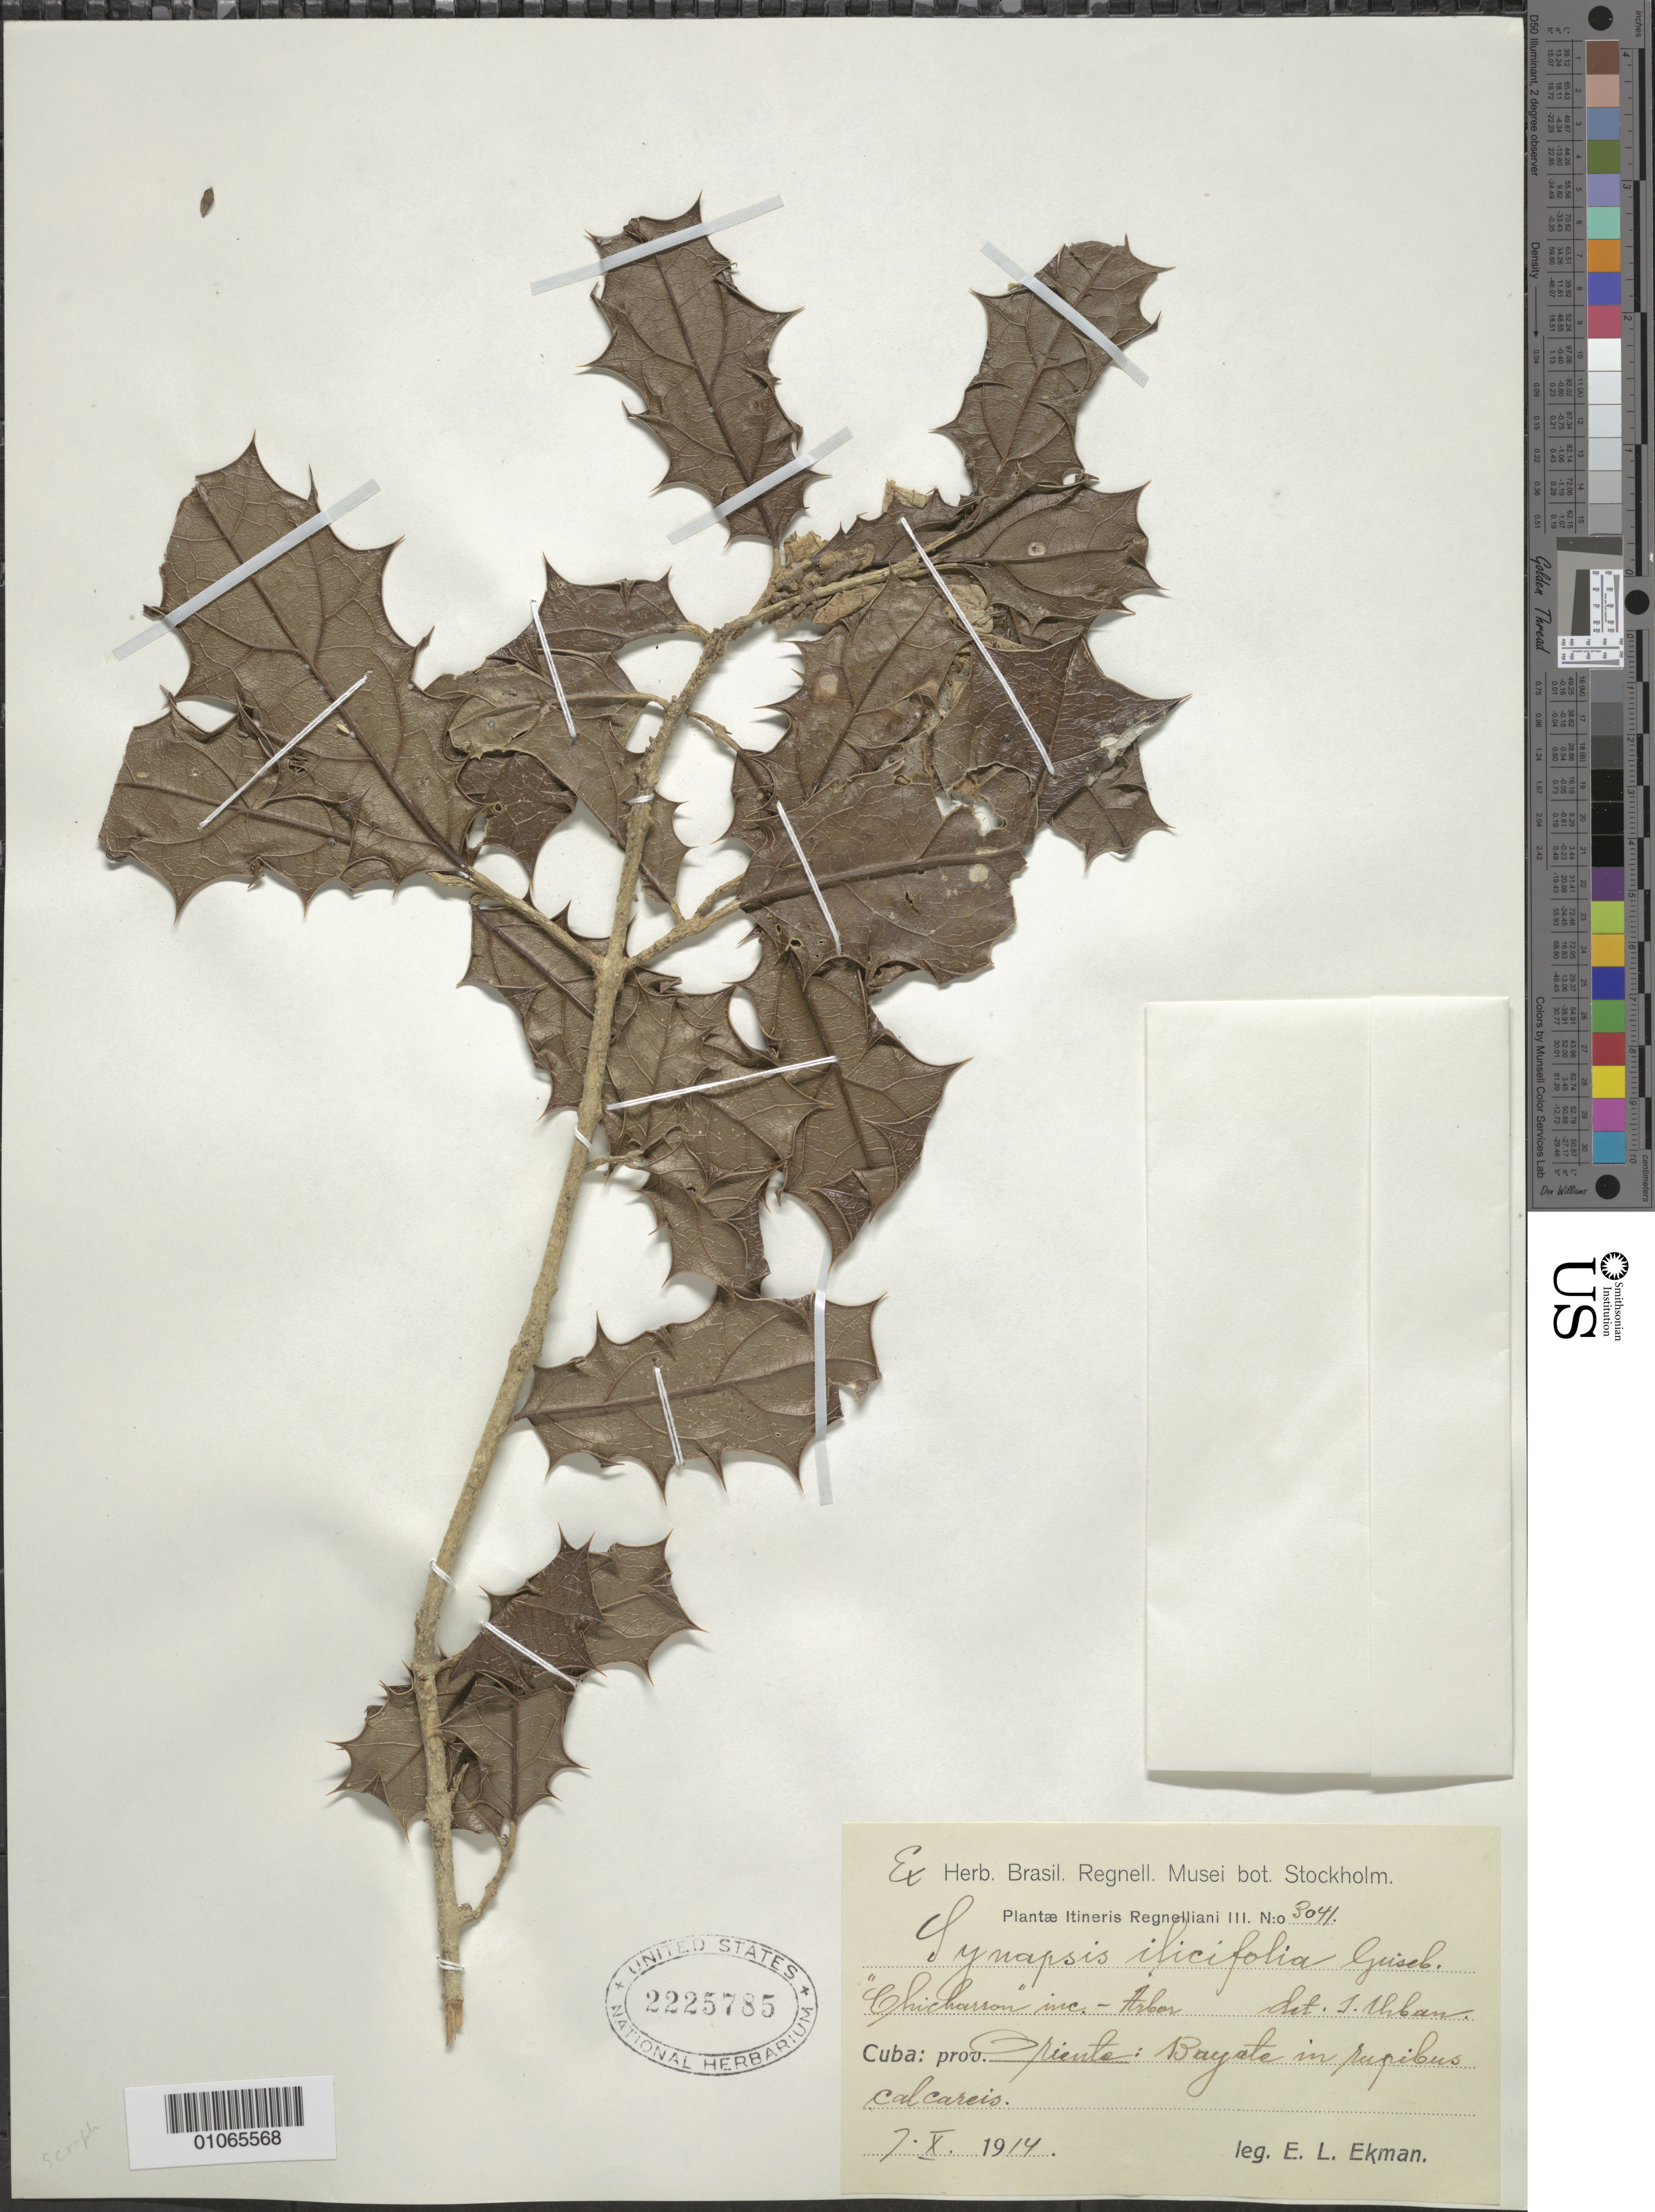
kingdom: Plantae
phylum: Tracheophyta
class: Magnoliopsida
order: Lamiales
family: Schlegeliaceae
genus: Synapsis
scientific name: Synapsis ilicifolia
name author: Griseb.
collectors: E. L. Ekman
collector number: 3041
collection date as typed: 07 Oct 1914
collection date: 1914-10-07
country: Cuba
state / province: Oriente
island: Cuba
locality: Bayate in supilous?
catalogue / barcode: US 2225785